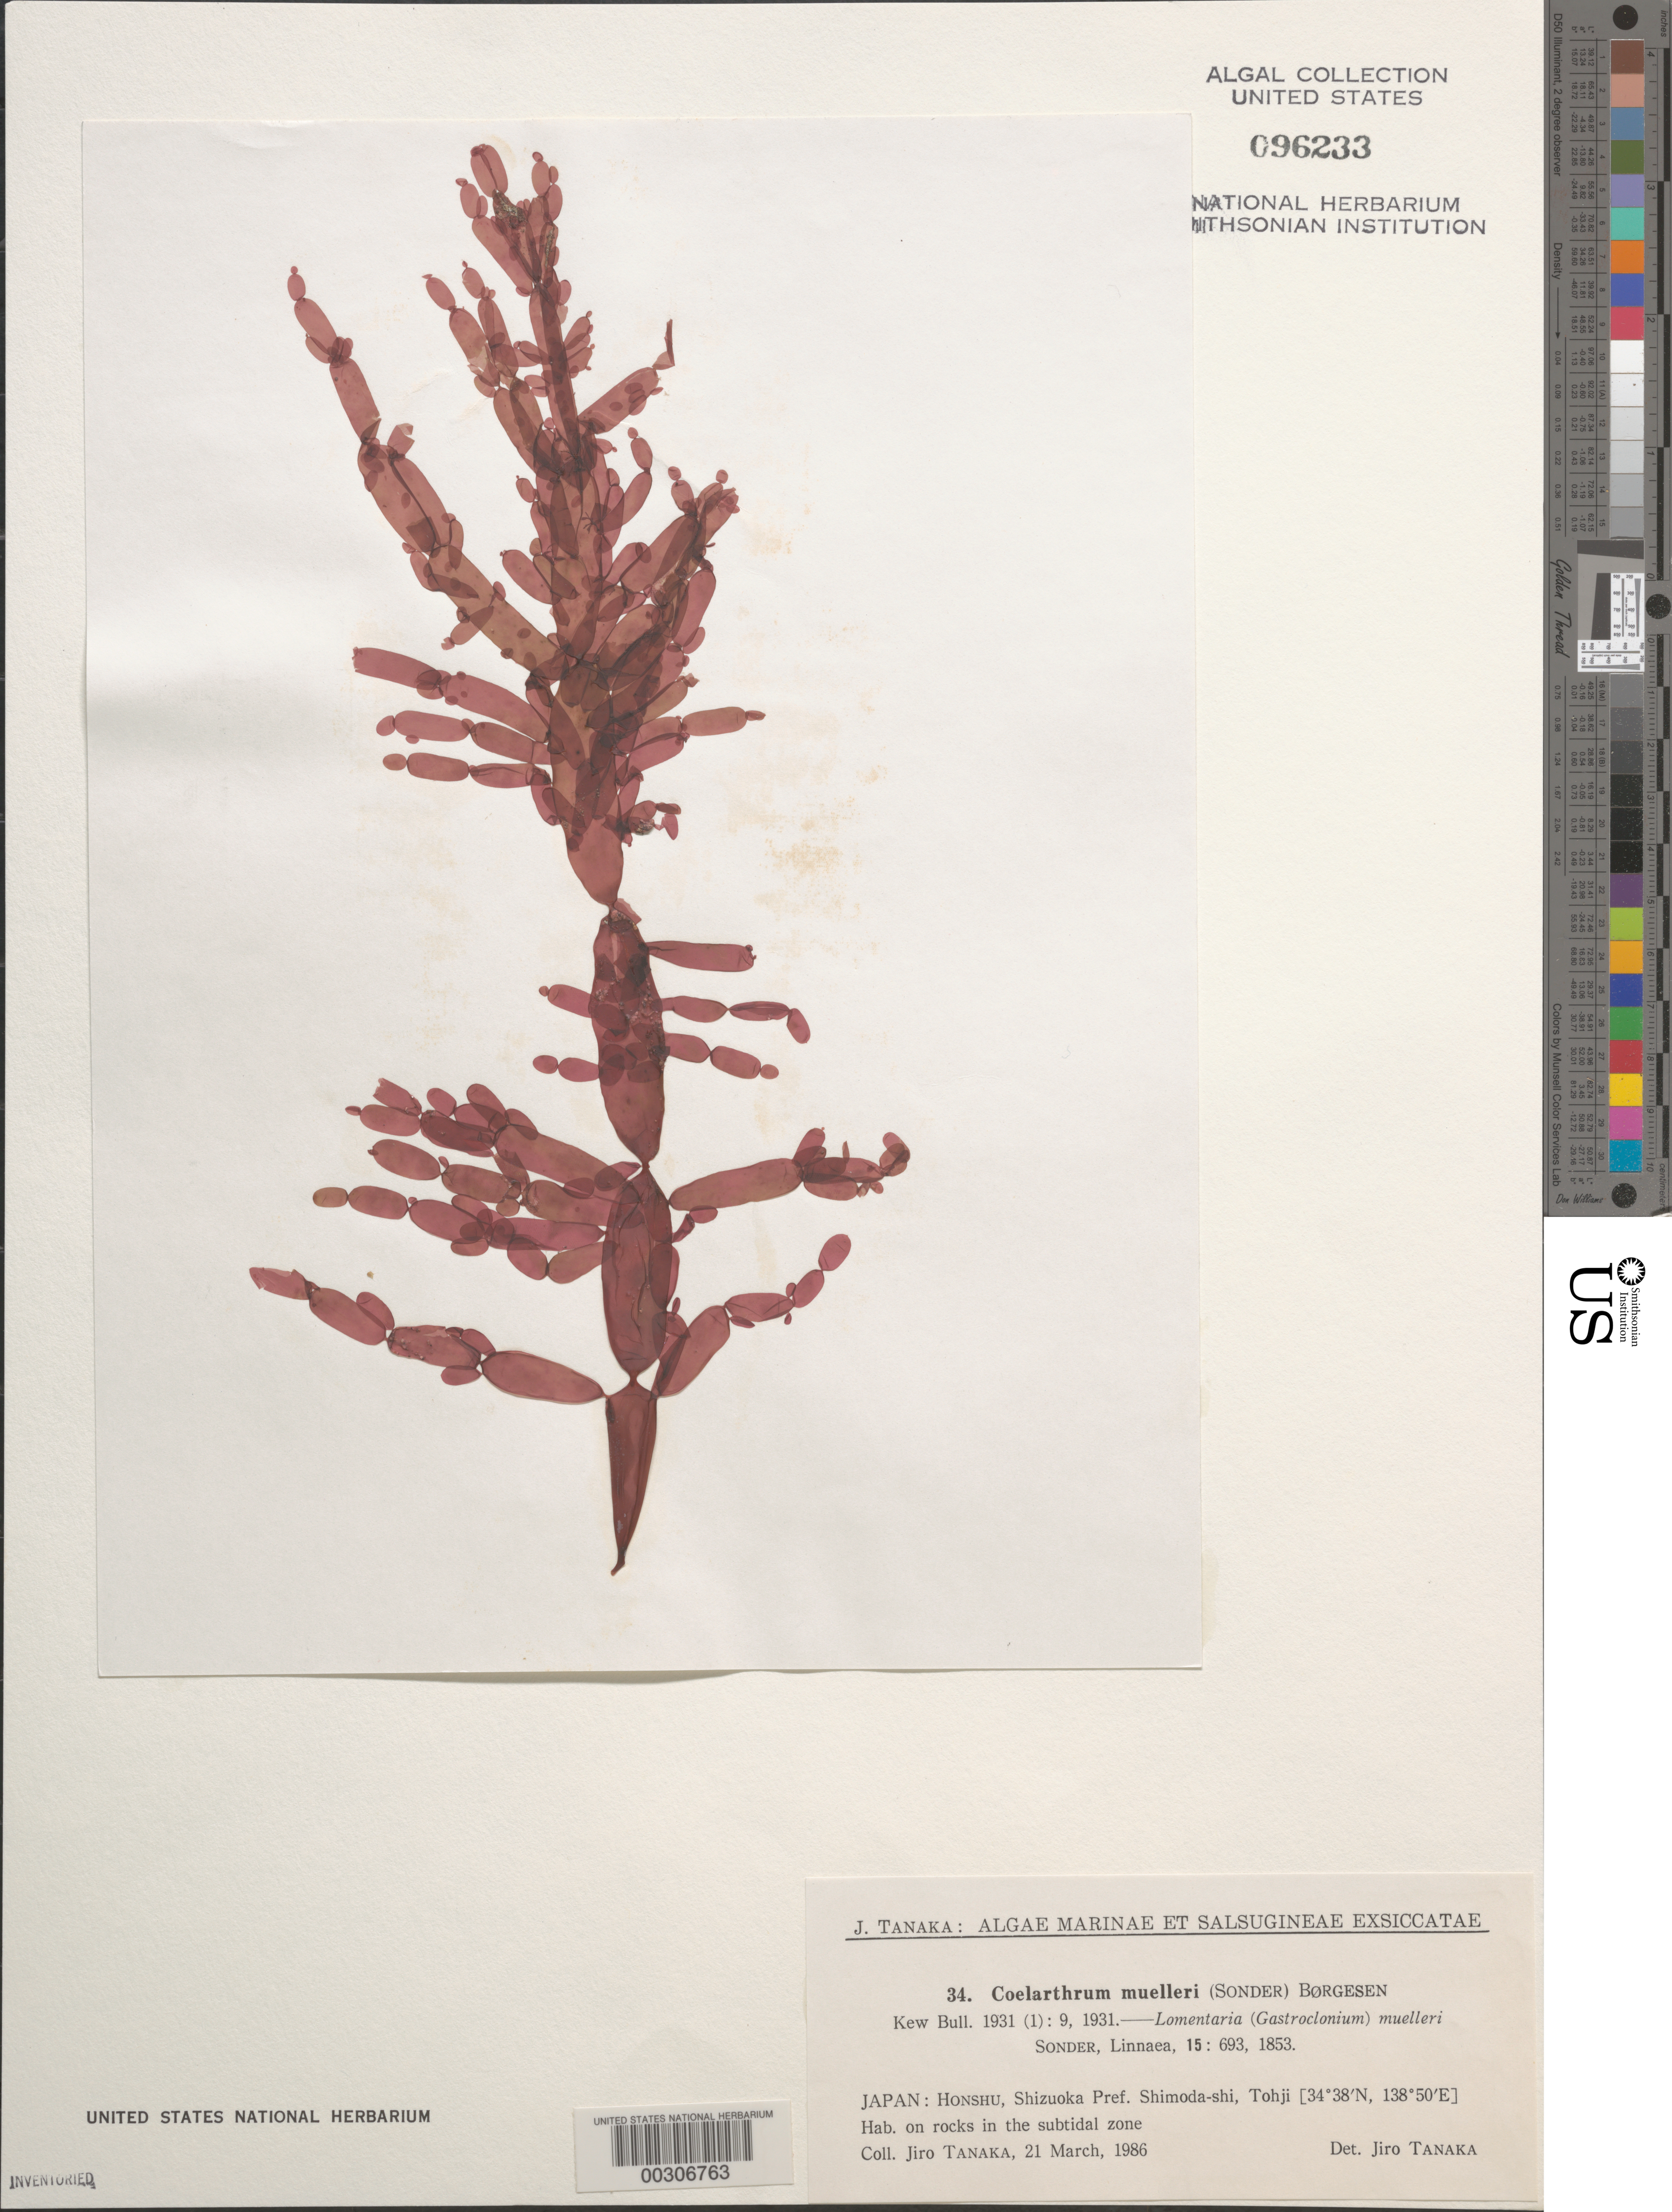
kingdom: Plantae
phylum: Rhodophyta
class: Florideophyceae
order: Rhodymeniales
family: Rhodymeniaceae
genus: Coelarthrum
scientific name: Coelarthrum opuntia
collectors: J. Tanaka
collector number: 34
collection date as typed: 21 Mar 1986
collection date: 1986-03-21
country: Japan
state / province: Sizuoka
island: Honshu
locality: Tohji, Shimoda-shi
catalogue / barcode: US 96233